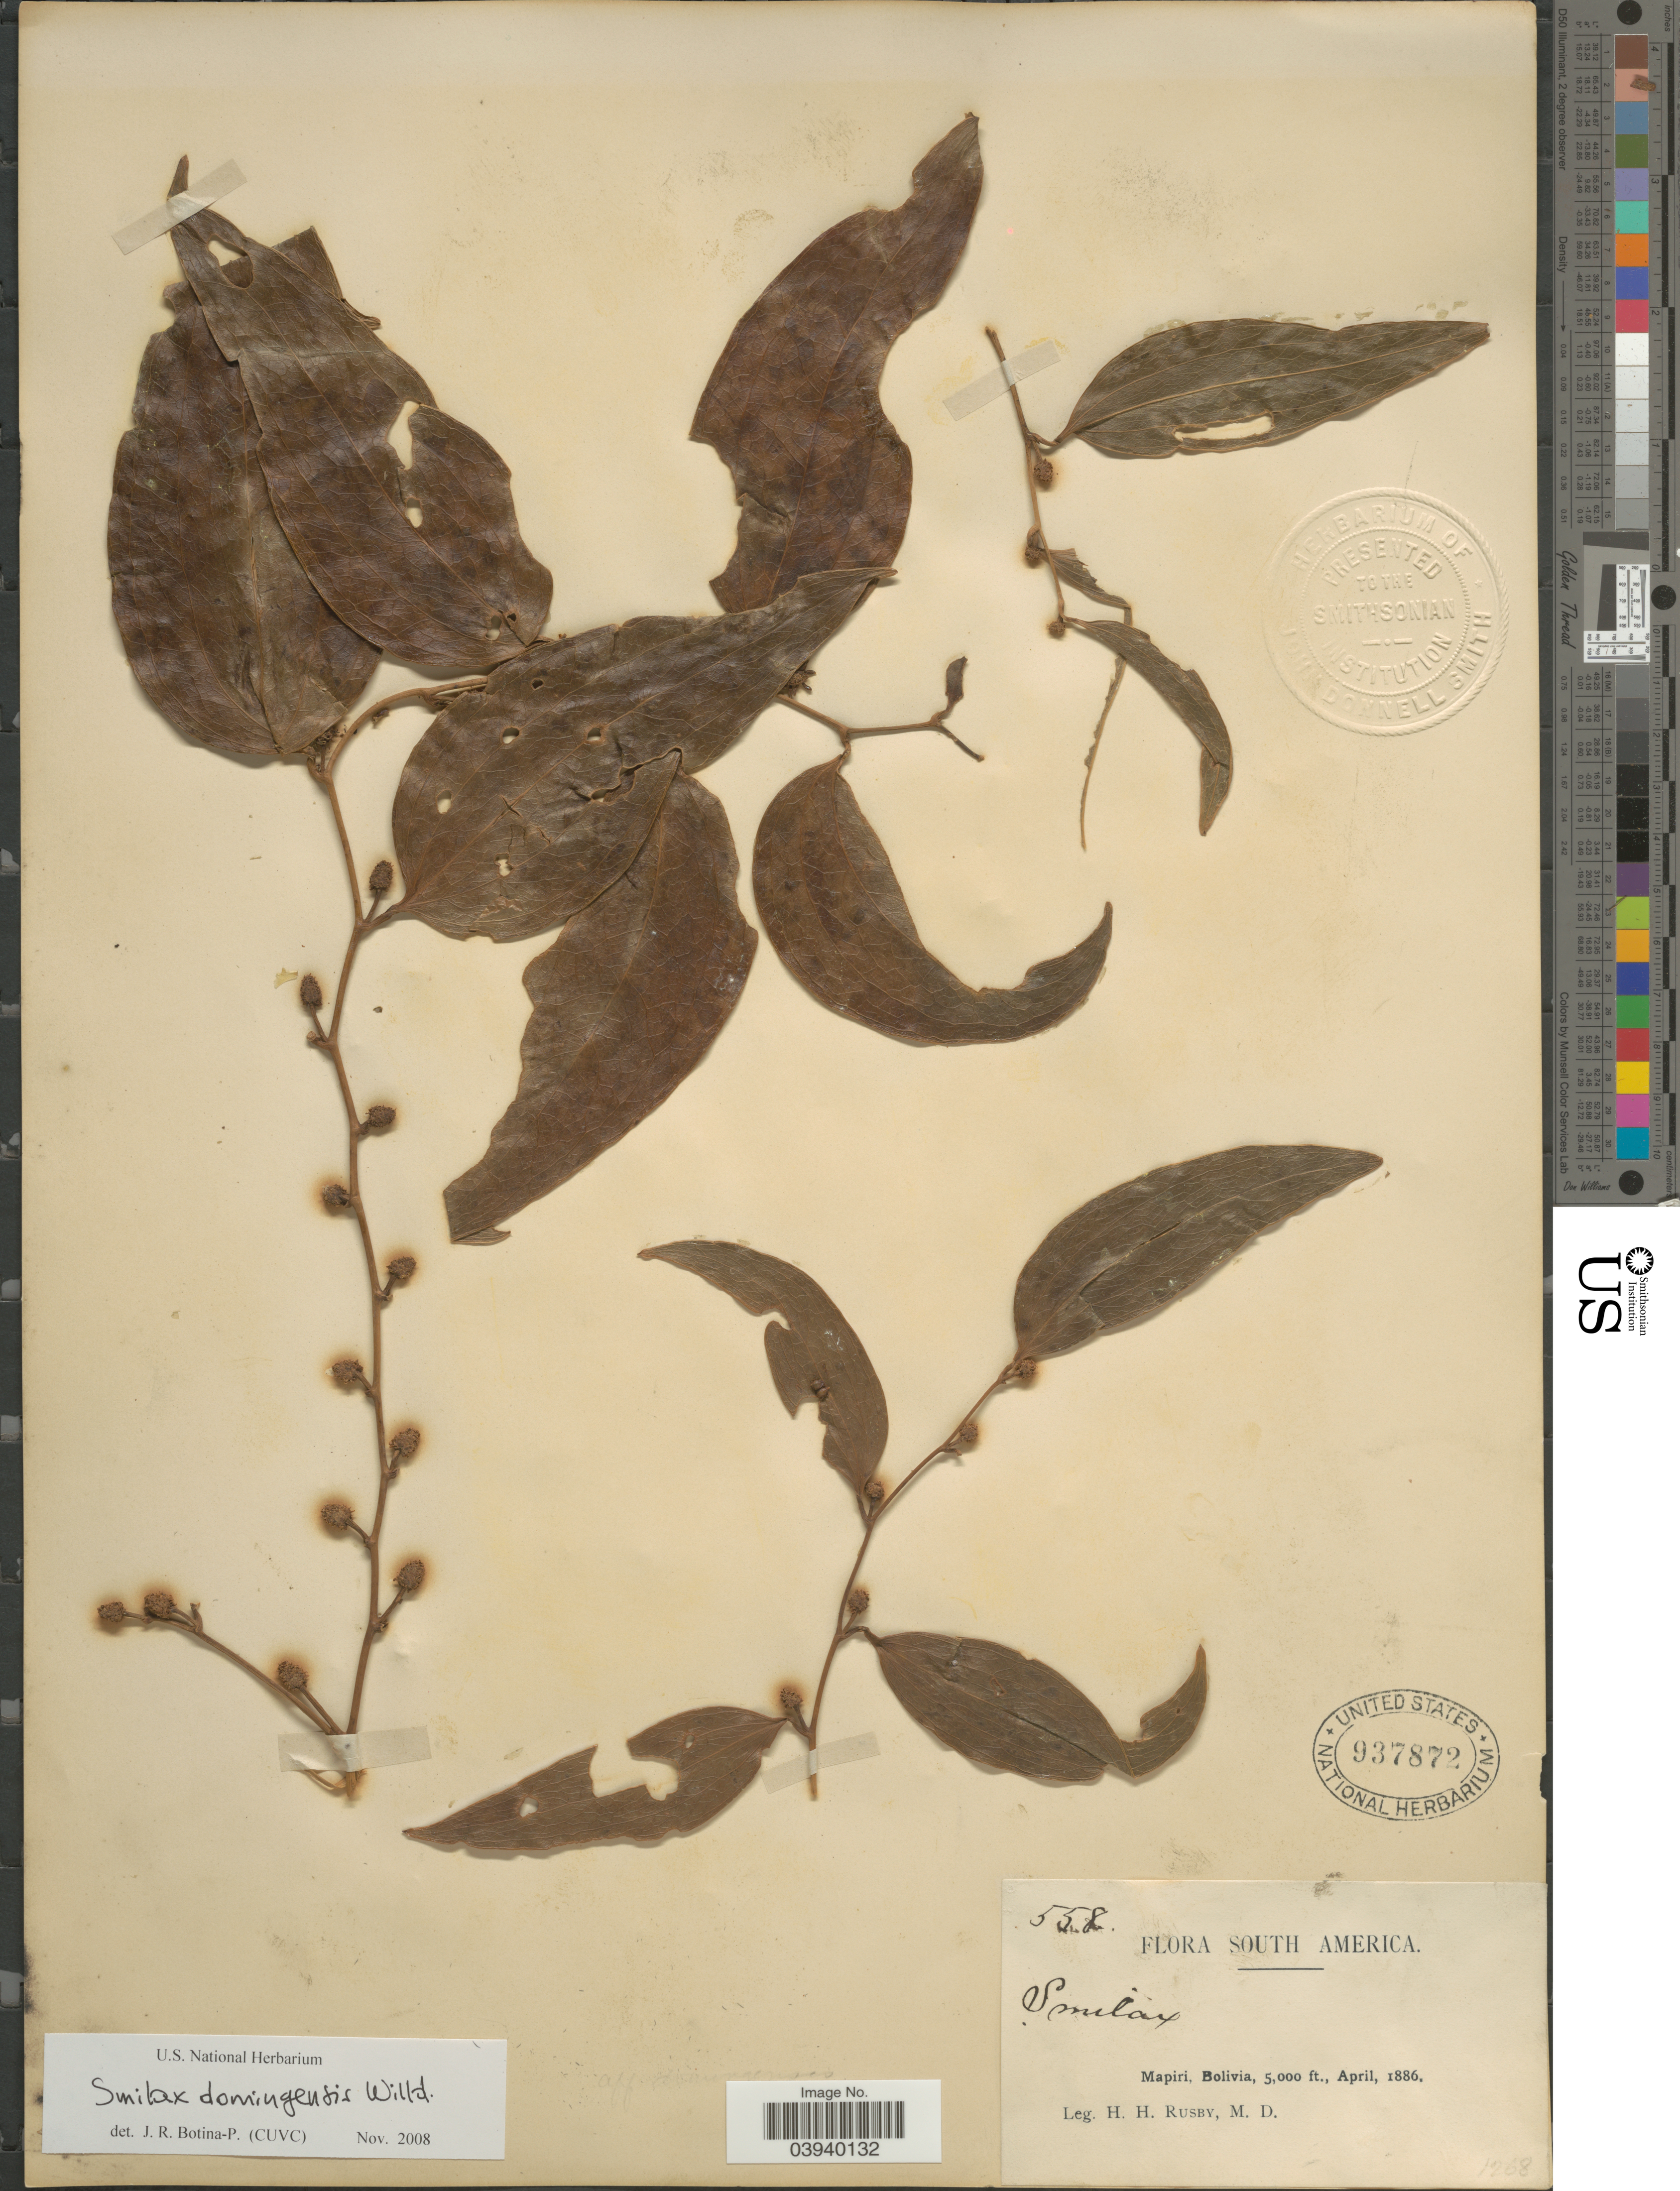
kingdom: Plantae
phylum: Tracheophyta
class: Liliopsida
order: Liliales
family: Smilacaceae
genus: Smilax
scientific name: Smilax domingensis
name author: Willd.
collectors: H. H. Rusby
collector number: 558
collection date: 1886-04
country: Bolivia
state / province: La Páz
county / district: Larecaja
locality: Mapiri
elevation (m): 1524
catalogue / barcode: US 937872